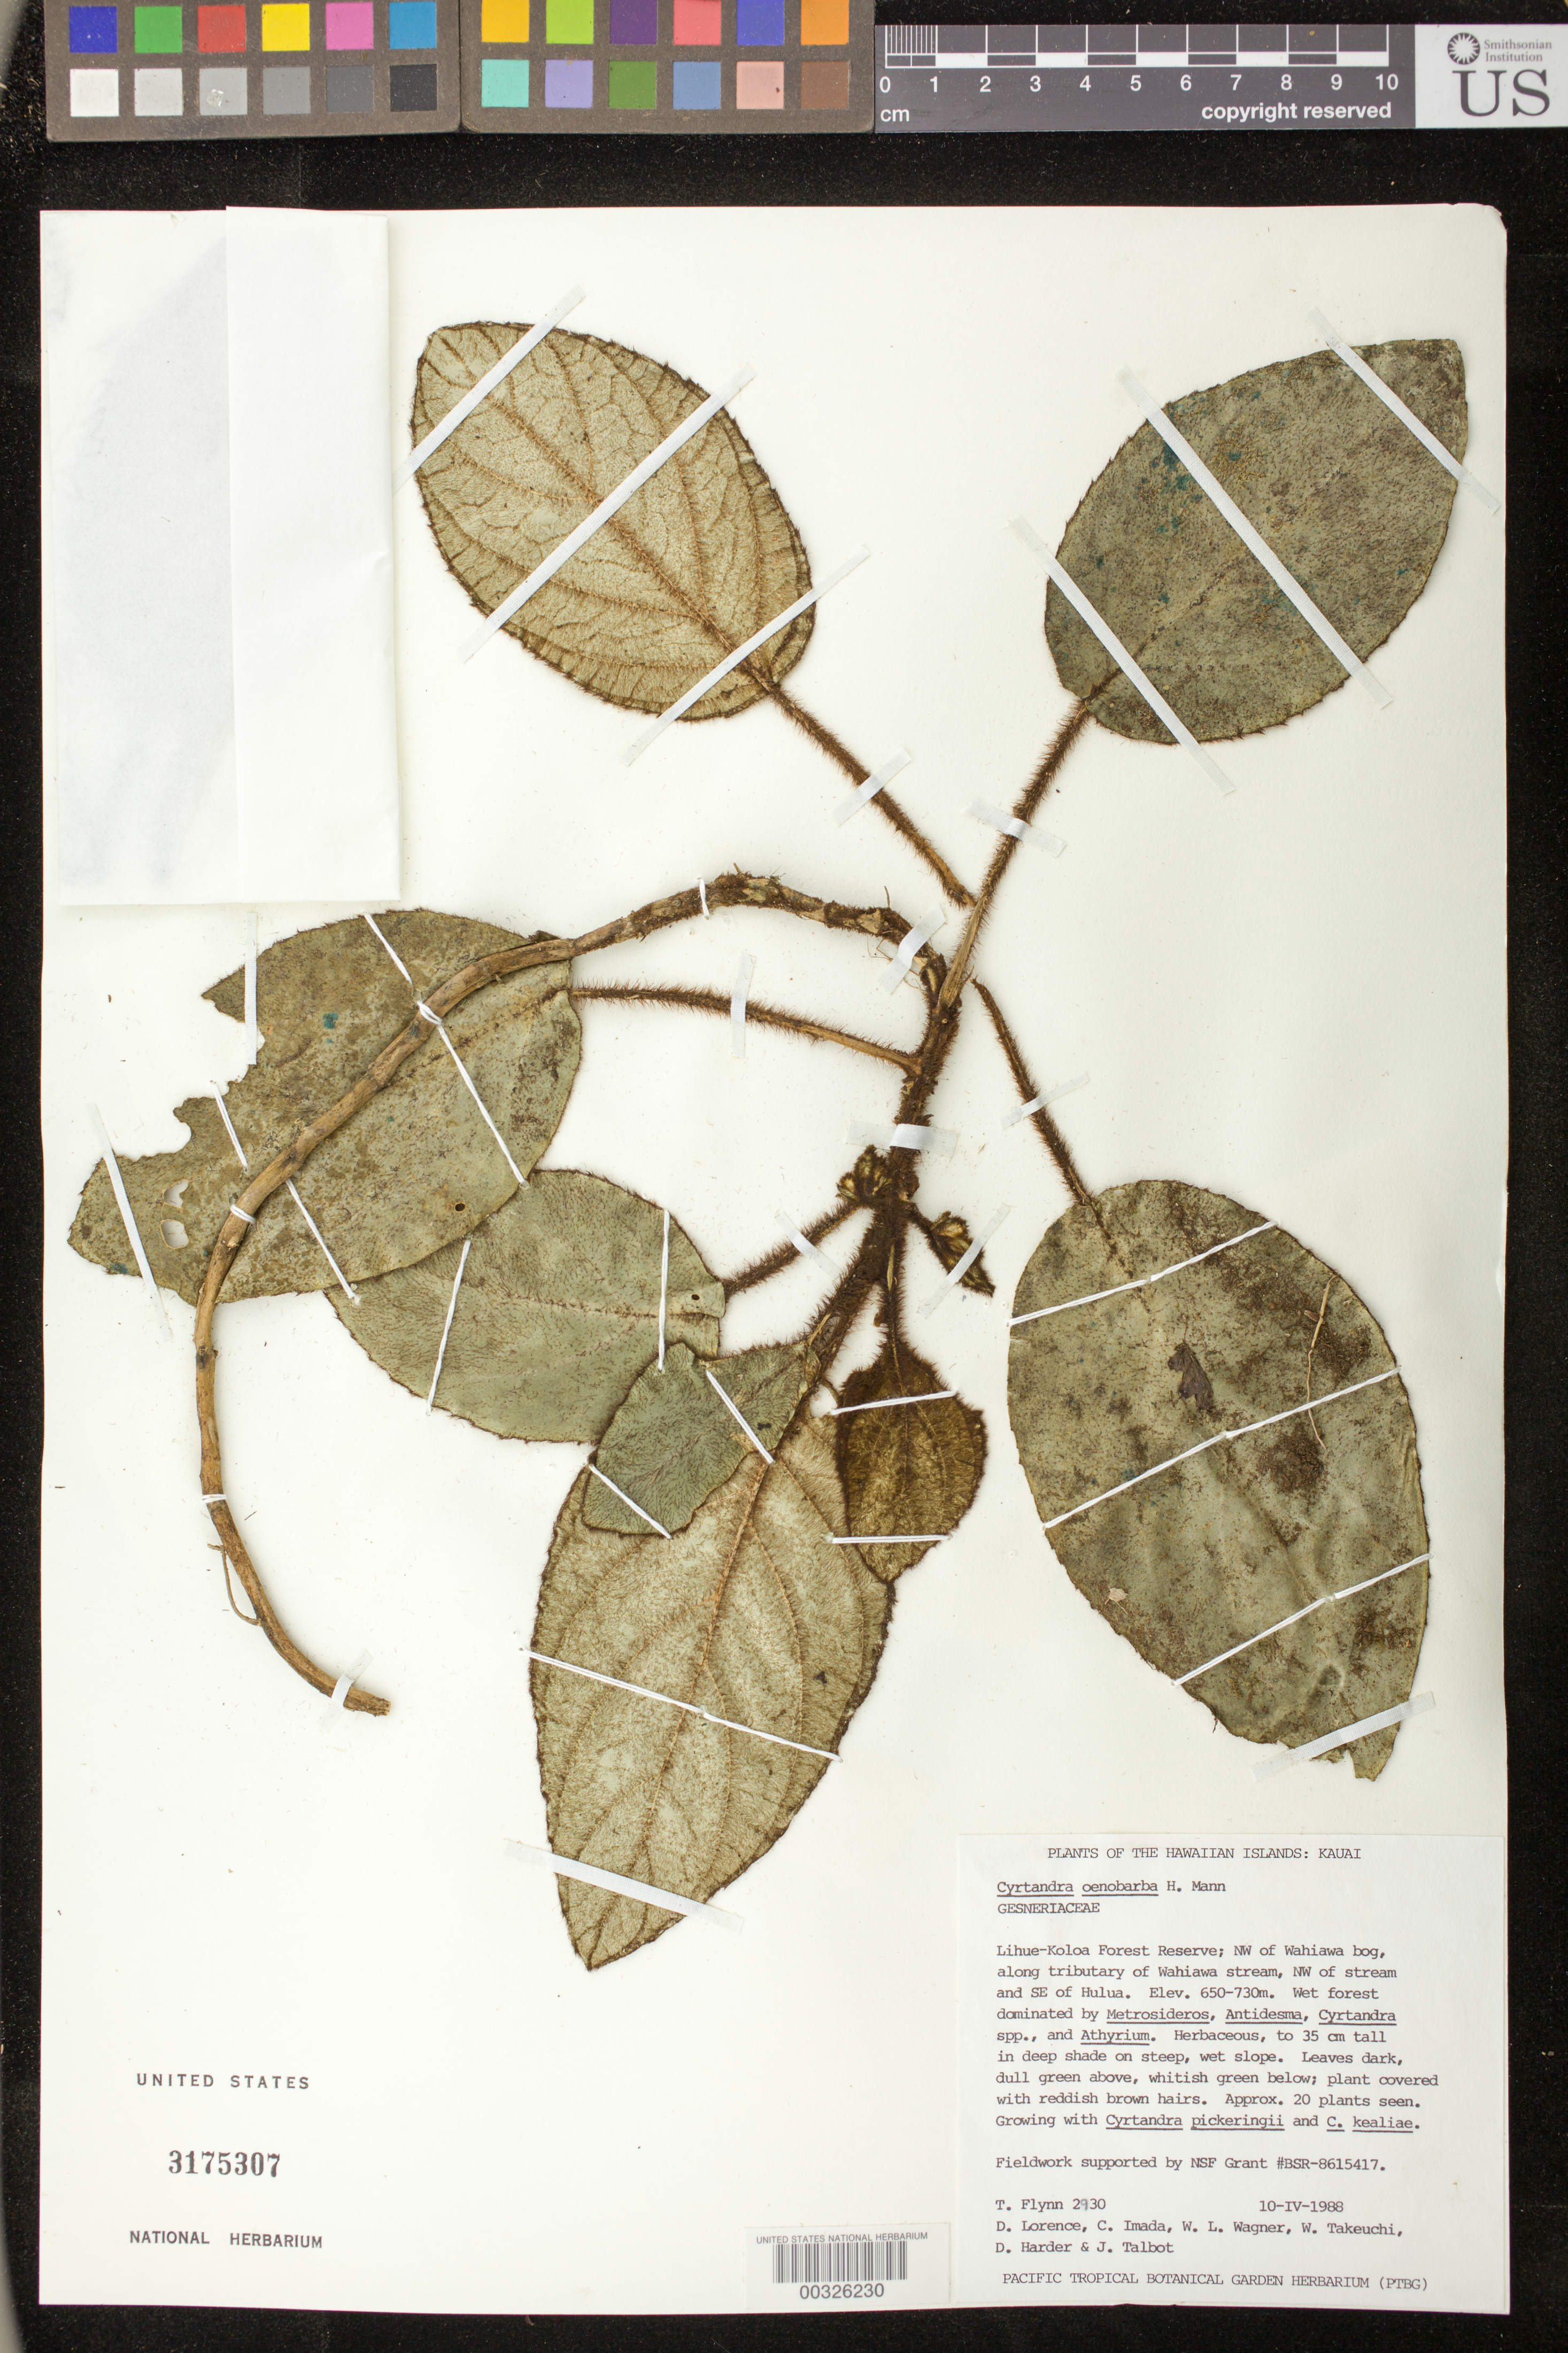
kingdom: Plantae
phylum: Tracheophyta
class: Magnoliopsida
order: Lamiales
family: Gesneriaceae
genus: Cyrtandra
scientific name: Cyrtandra oenobarba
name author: H. Mann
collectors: T. W. Flynn, D. Lorence, C. Imada, W. L. Wagner, W. N. Takeuchi, D. Harder & J. Talbot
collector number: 2930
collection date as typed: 10 Apr 1988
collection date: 1988-04-10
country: United States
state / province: Hawaii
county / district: Kauai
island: Kaua'i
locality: Lihue-koloa forest reserve, nw of wahiawa bog, along tributary of wahiawa stream, nw of stream and se of hulua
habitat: Wet forest ...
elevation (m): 650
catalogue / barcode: US 3175307